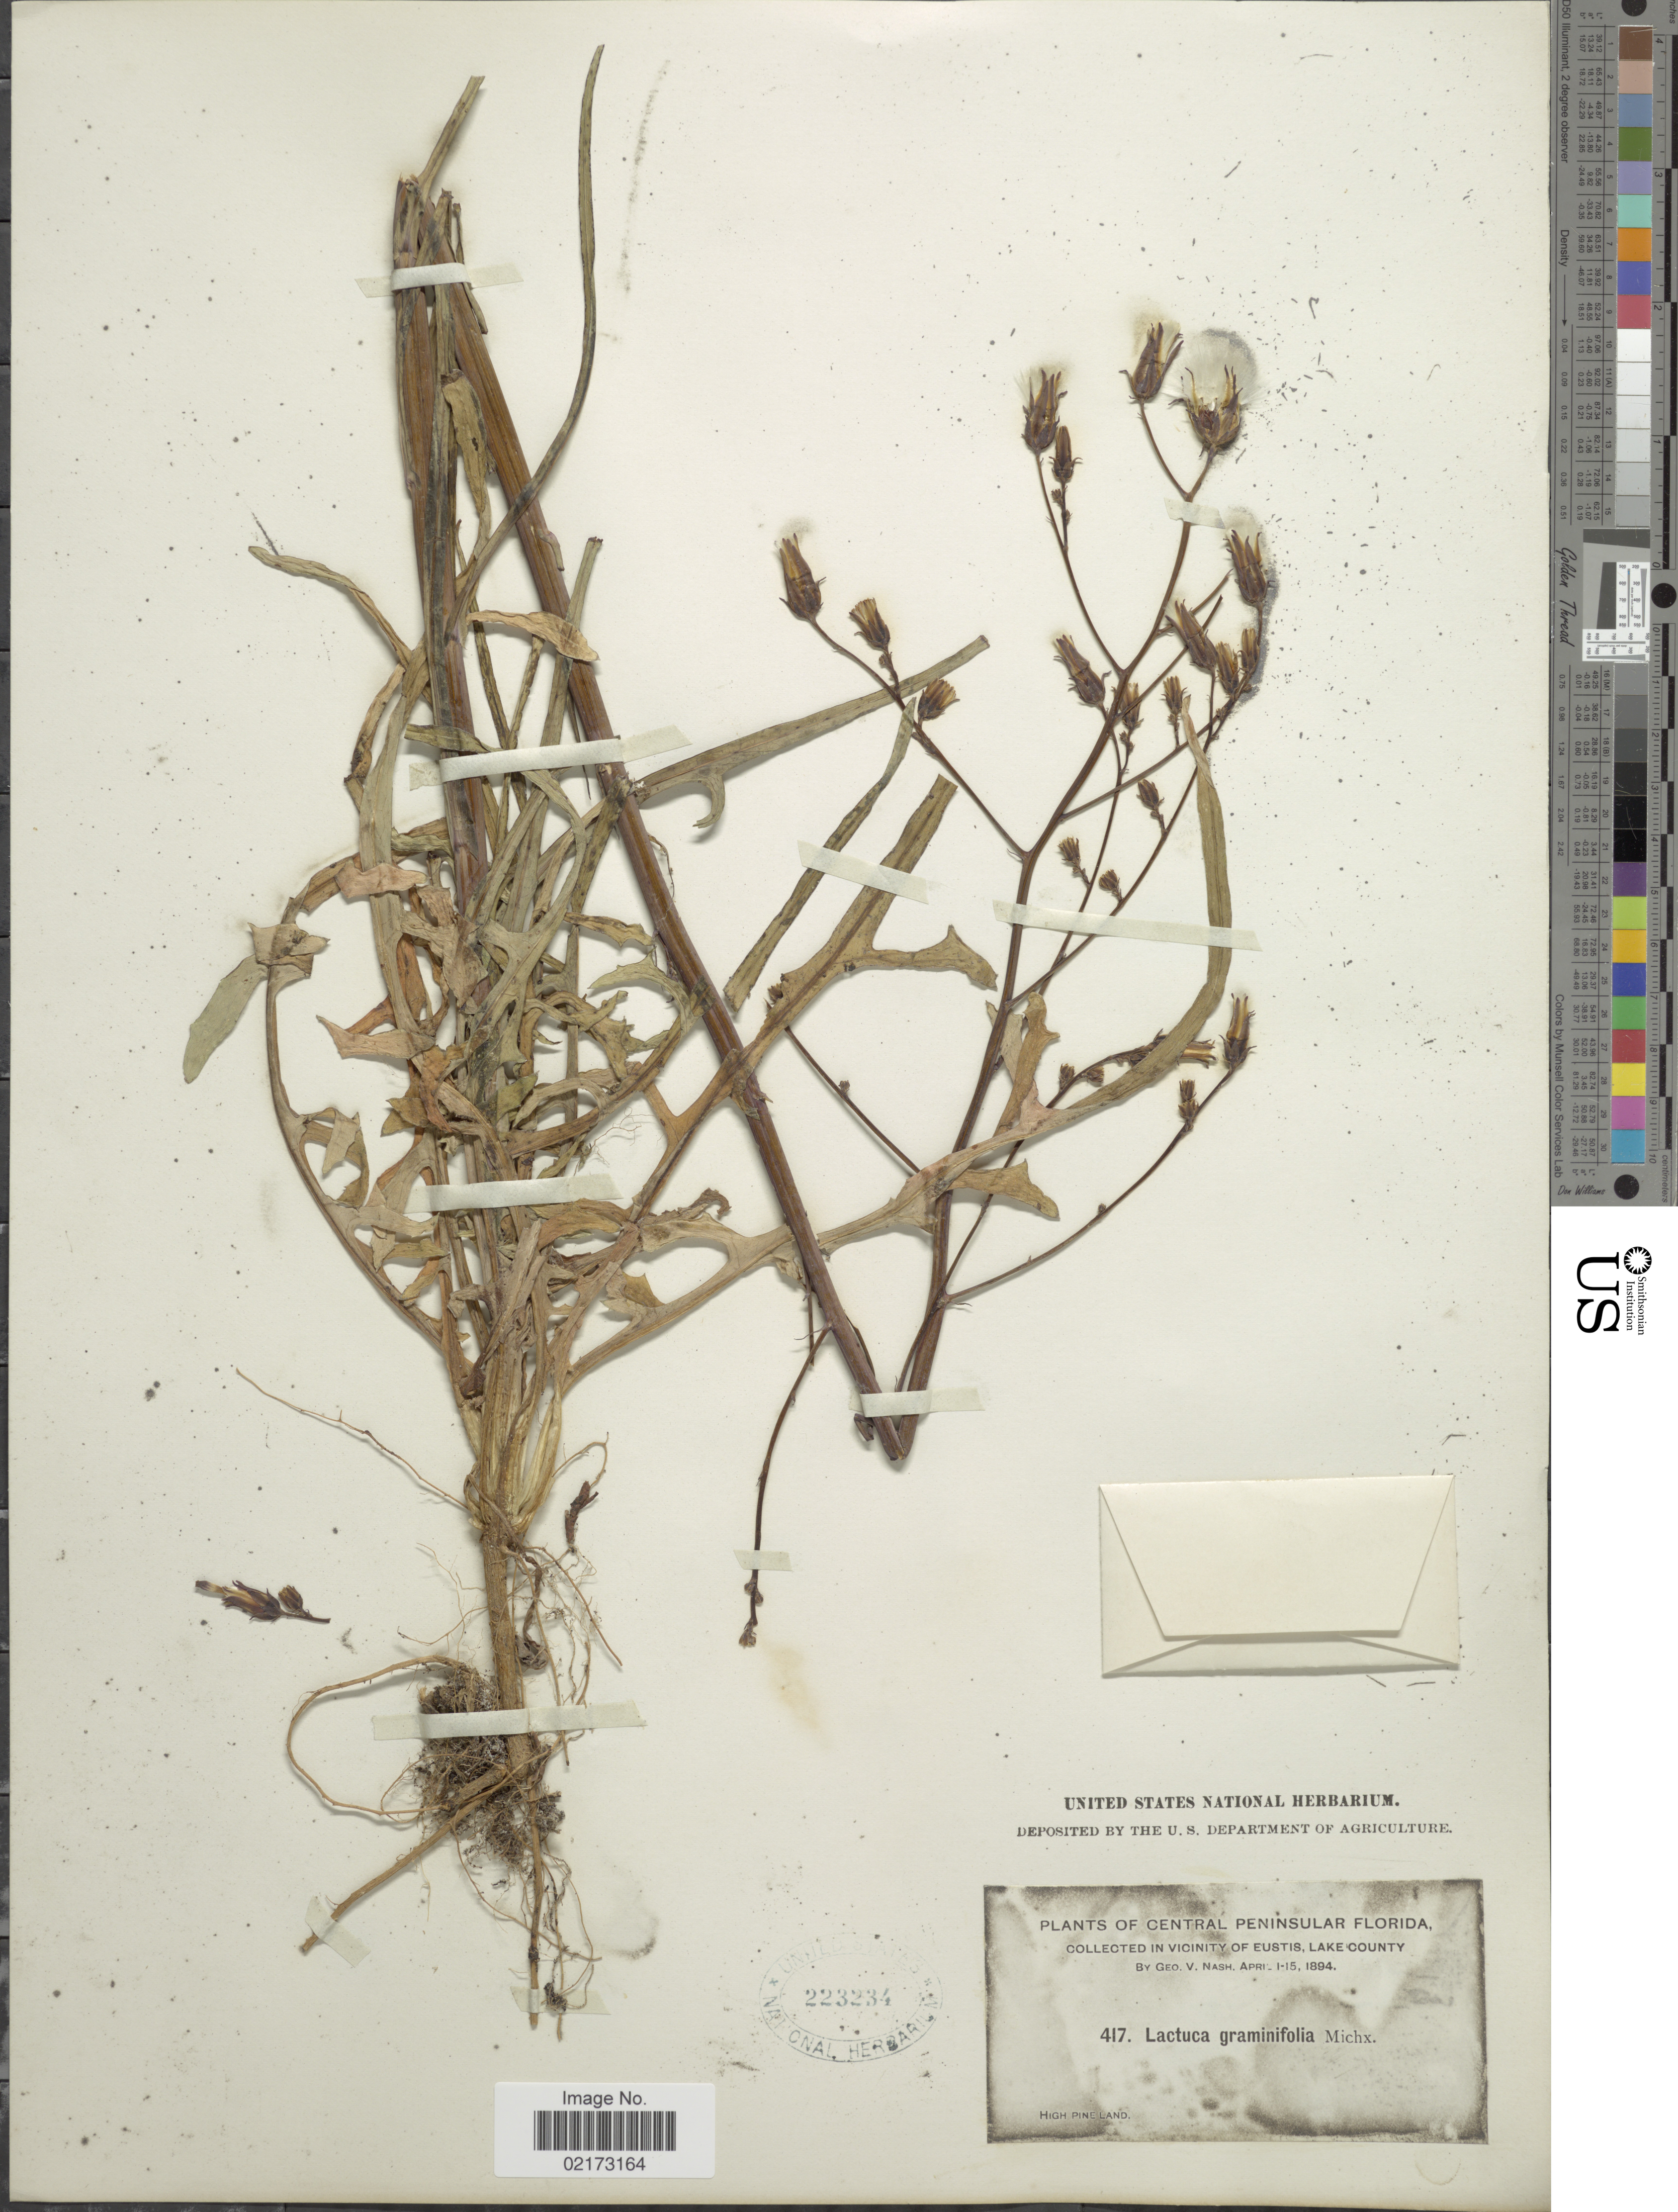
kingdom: Plantae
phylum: Tracheophyta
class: Magnoliopsida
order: Asterales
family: Asteraceae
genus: Lactuca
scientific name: Lactuca graminifolia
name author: Michx.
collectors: G. V. Nash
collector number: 417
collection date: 1894-04-01/1894-04-15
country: United States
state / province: Florida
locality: Central Peninsular Florida, Vicinity of Eustis, Lake County, High Pine Land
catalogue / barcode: US 223234